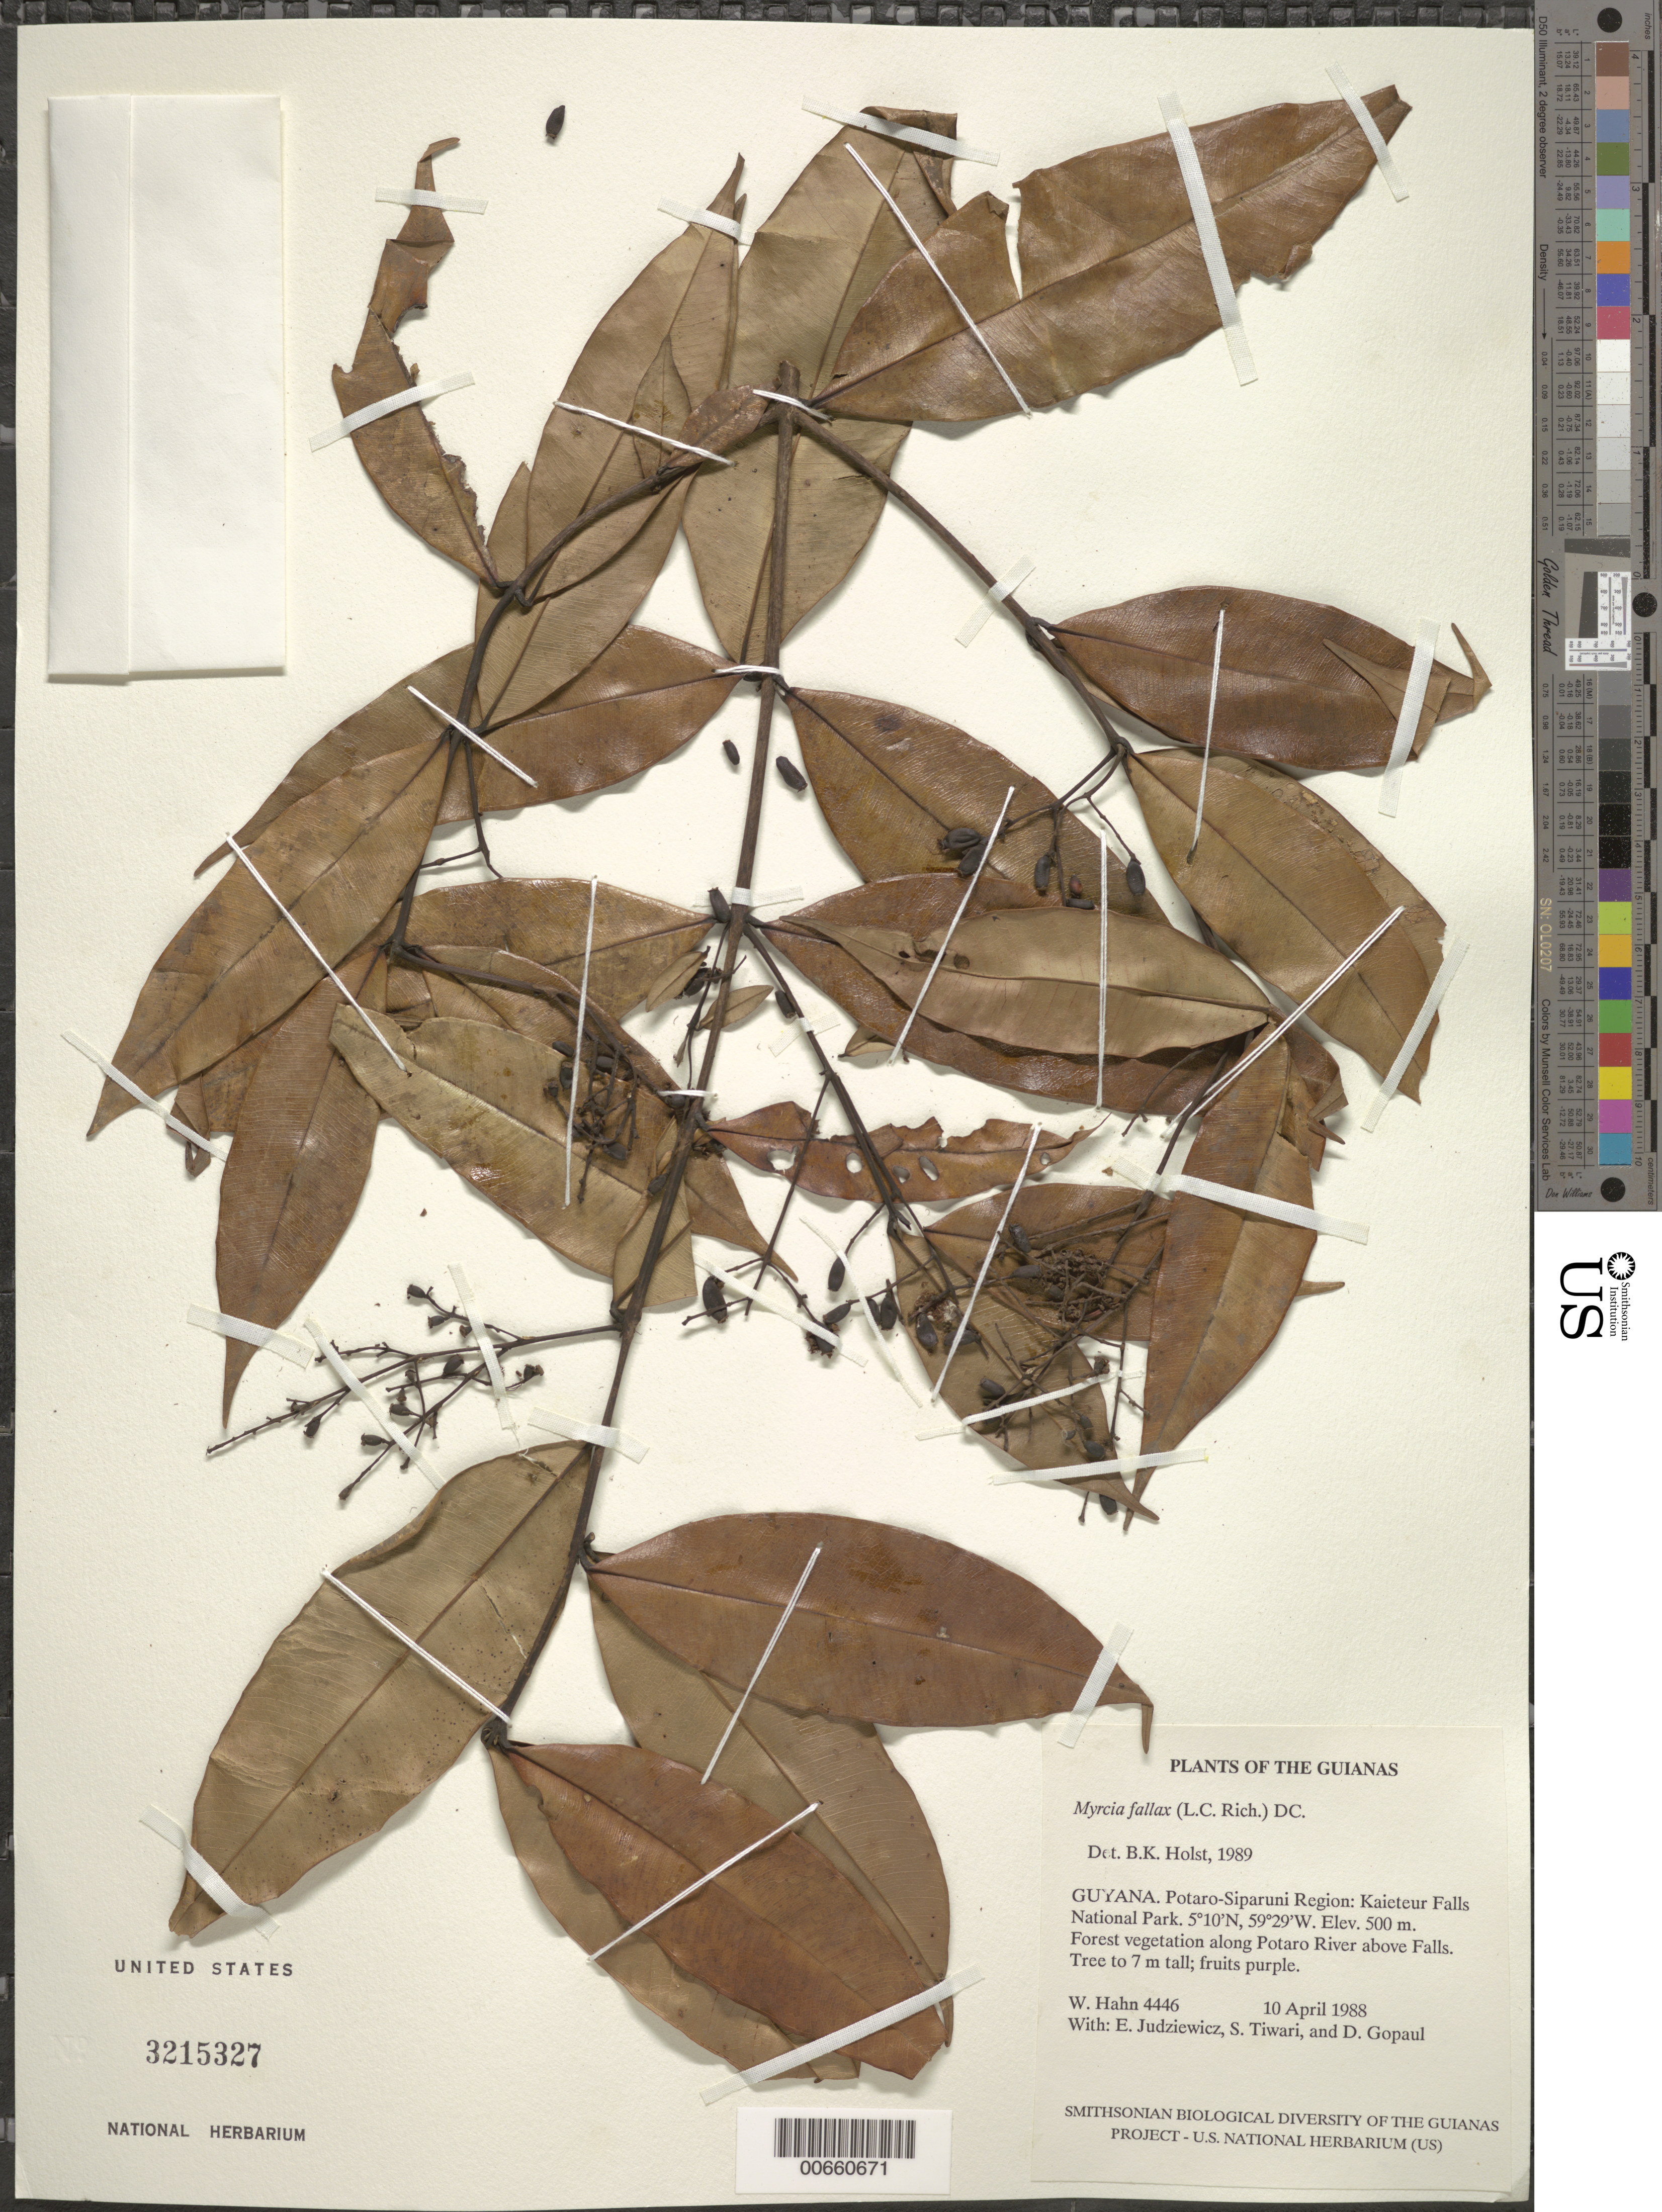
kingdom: Plantae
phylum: Tracheophyta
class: Magnoliopsida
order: Myrtales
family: Myrtaceae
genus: Myrcia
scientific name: Myrcia fallax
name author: (Rich.) DC.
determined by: Holst, Bruce K.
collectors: W. Hahn, E. J. Judziewicz, S. Tiwari & D. Gopaul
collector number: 4446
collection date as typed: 10 April 1988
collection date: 1988-04-10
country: Guyana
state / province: Potaro-Siparuni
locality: Kaieteur Falls National Park. Along Potaro River above falls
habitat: Forest vegetation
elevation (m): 500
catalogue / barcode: US 3215327